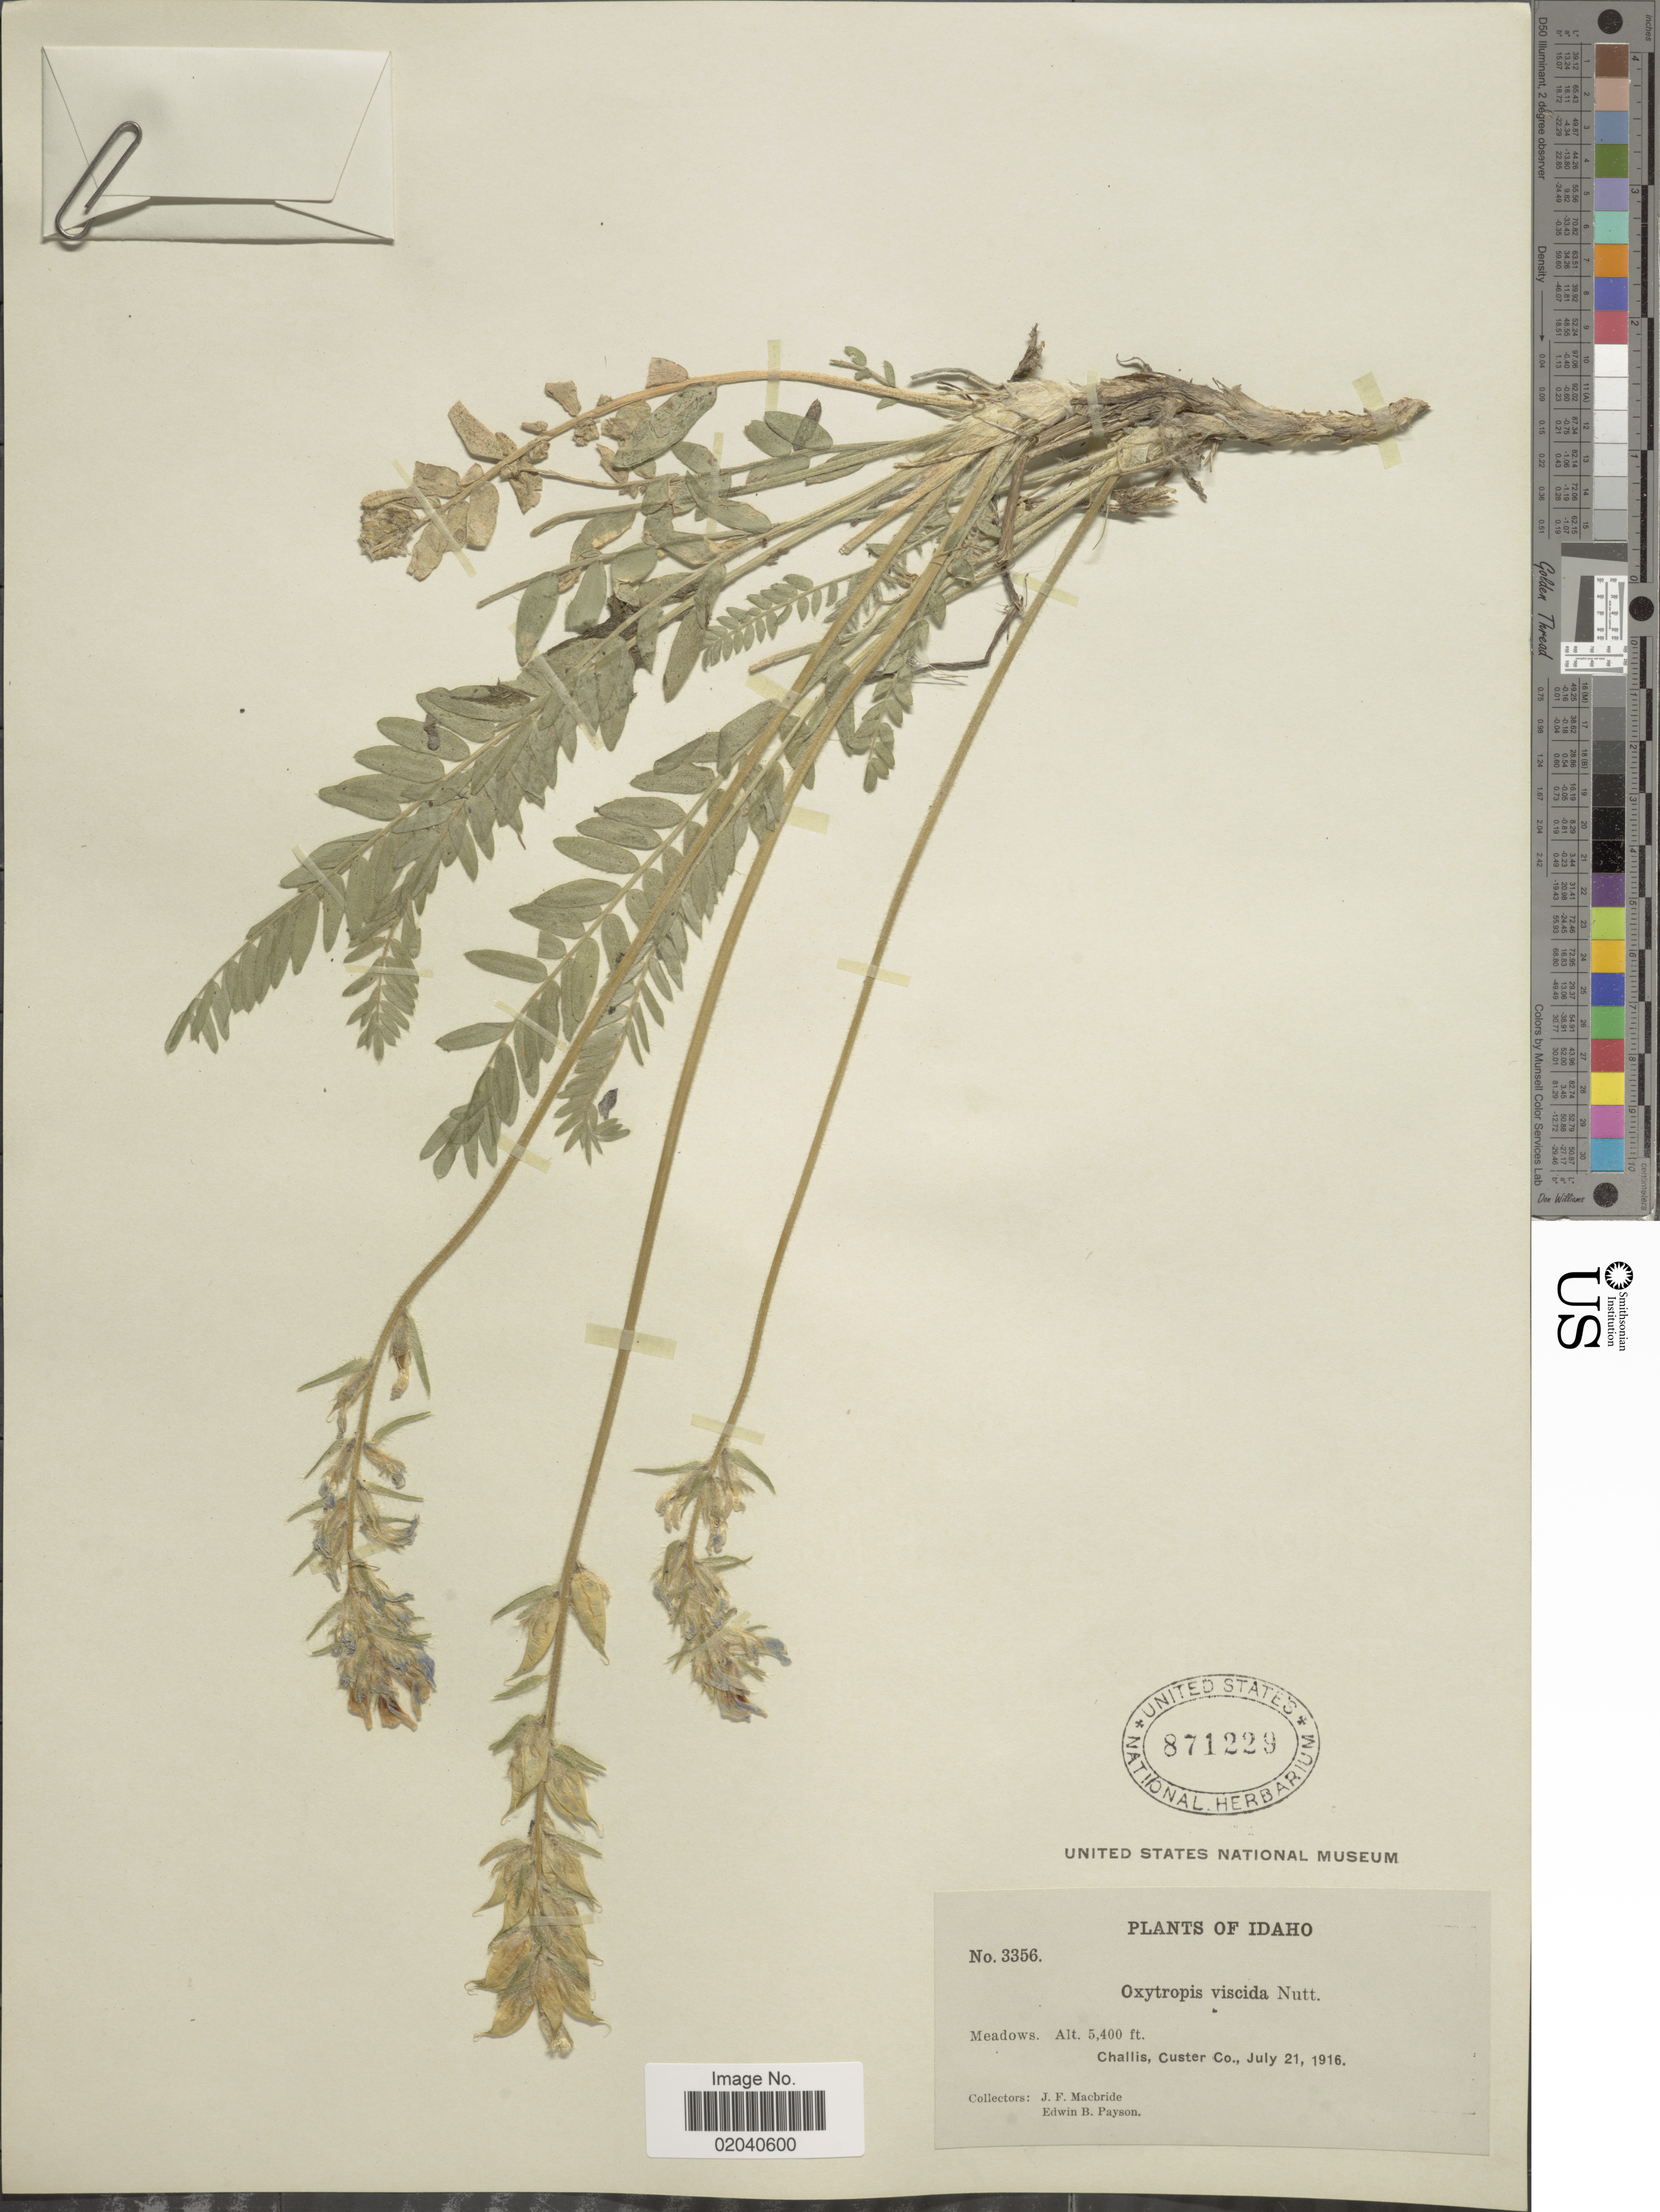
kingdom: Plantae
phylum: Tracheophyta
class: Magnoliopsida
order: Fabales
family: Fabaceae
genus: Oxytropis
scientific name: Oxytropis viscida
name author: Nutt.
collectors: J. F. Macbride & E. B. Payson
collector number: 3356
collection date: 1916-07-21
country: United States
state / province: Idaho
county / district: Custer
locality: Challis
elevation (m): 1646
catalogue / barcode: US 871229